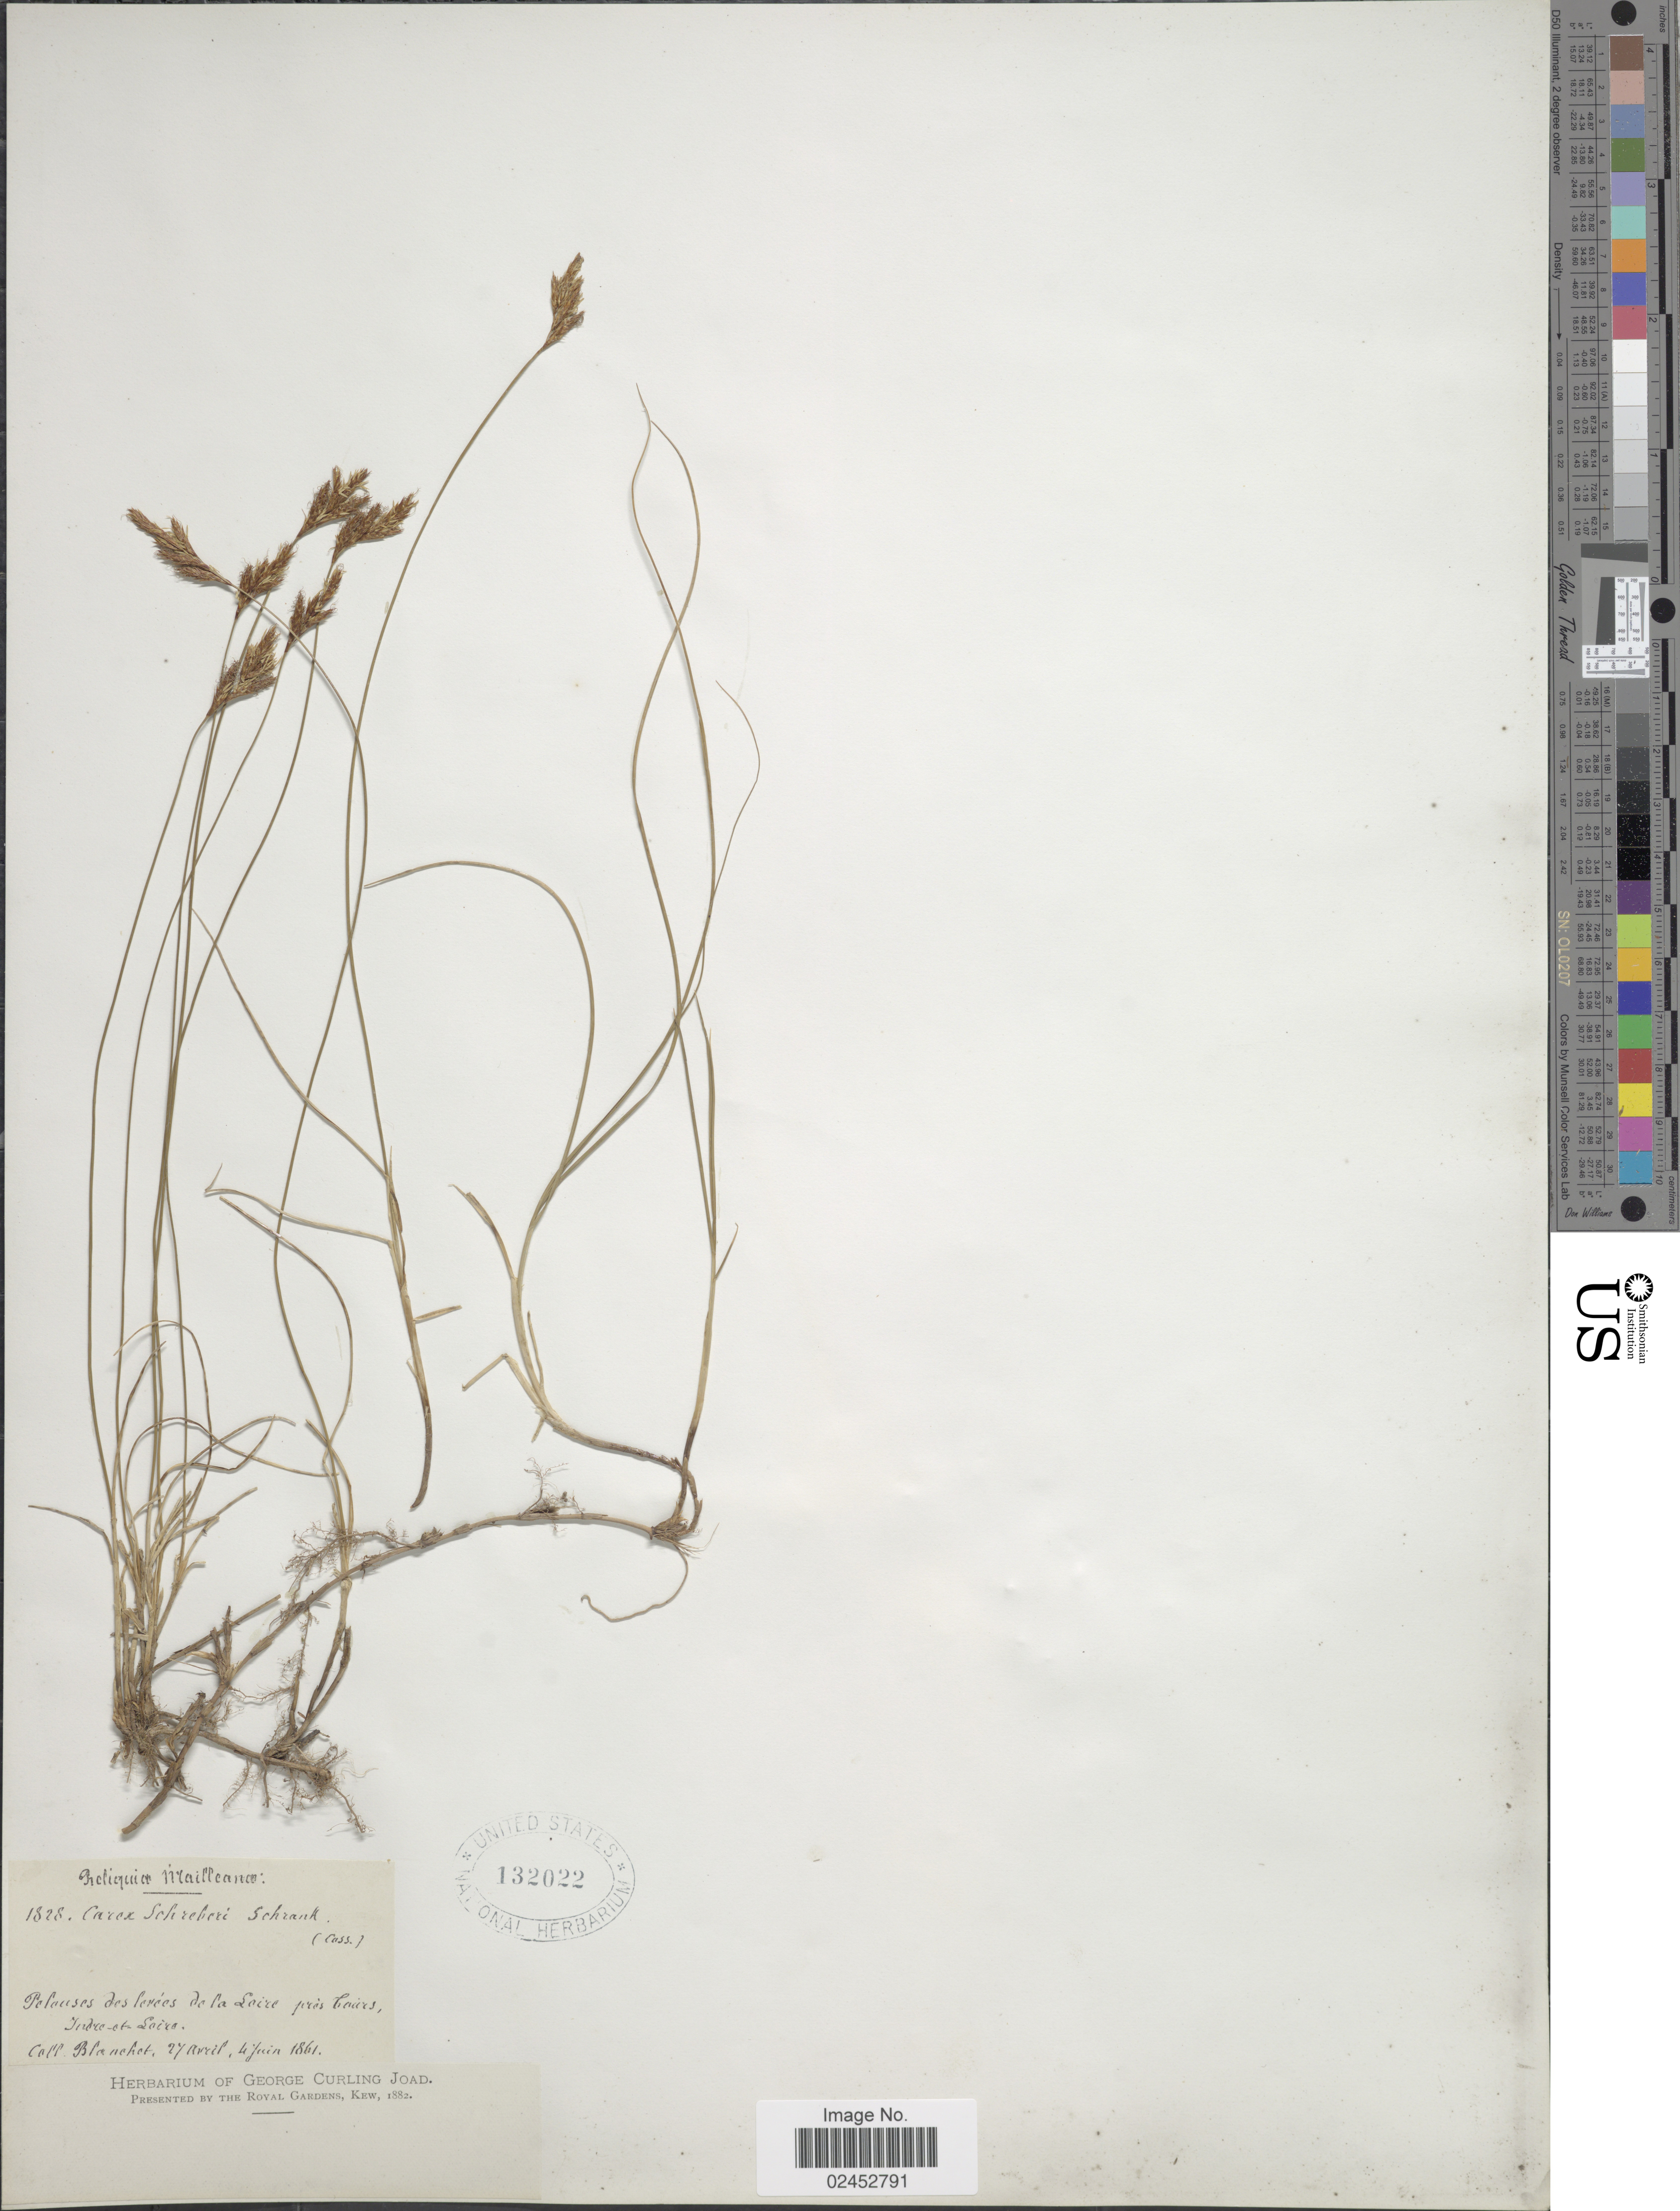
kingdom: Plantae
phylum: Tracheophyta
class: Liliopsida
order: Poales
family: Cyperaceae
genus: Carex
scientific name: Carex praecox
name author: Schreb.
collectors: -. Blanchet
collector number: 1828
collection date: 1861-04-27/1861-06-04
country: France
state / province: Centre-Val de Loire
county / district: Indre-et-Loire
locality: Reliquia Mailleanea: Pelouses des levices de la Loire pres baurs, Indre-et-Loire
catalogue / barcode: US 132022